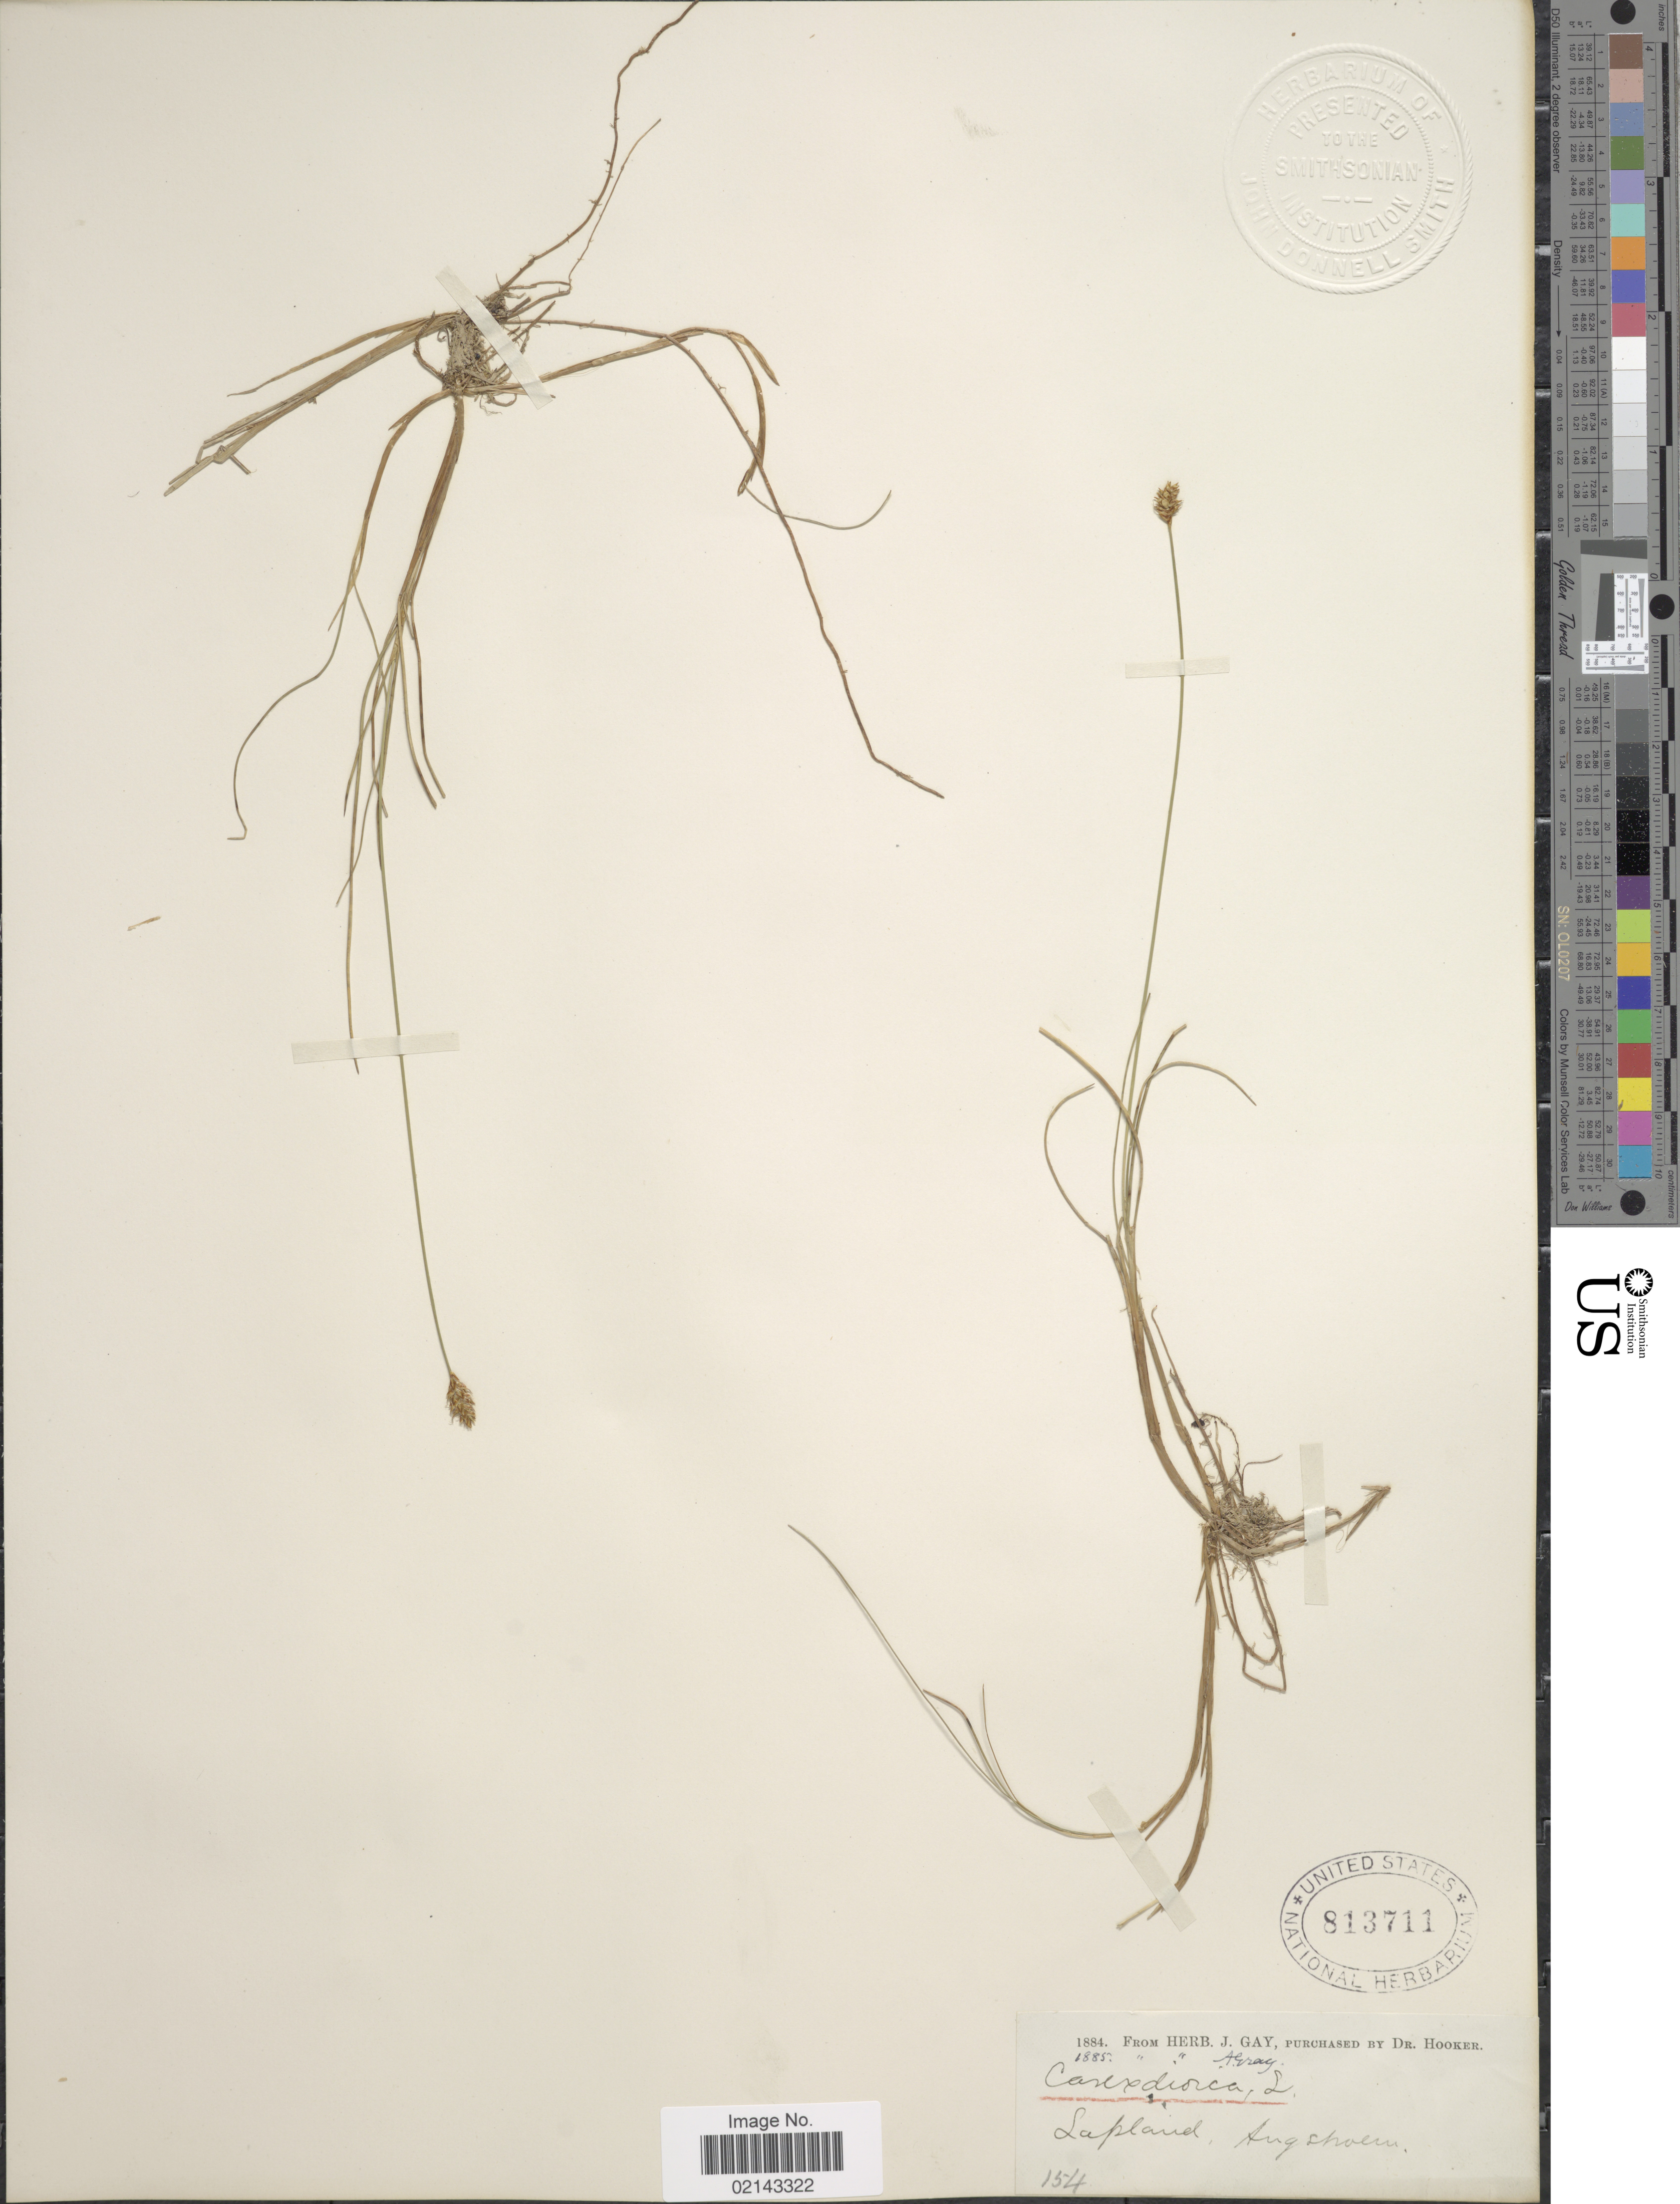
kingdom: Plantae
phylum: Tracheophyta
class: Liliopsida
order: Poales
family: Cyperaceae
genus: Carex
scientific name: Carex dioica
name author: L.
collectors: ex Herb. A. Gray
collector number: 154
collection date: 1884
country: Finland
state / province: Lappi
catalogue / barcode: US 813711